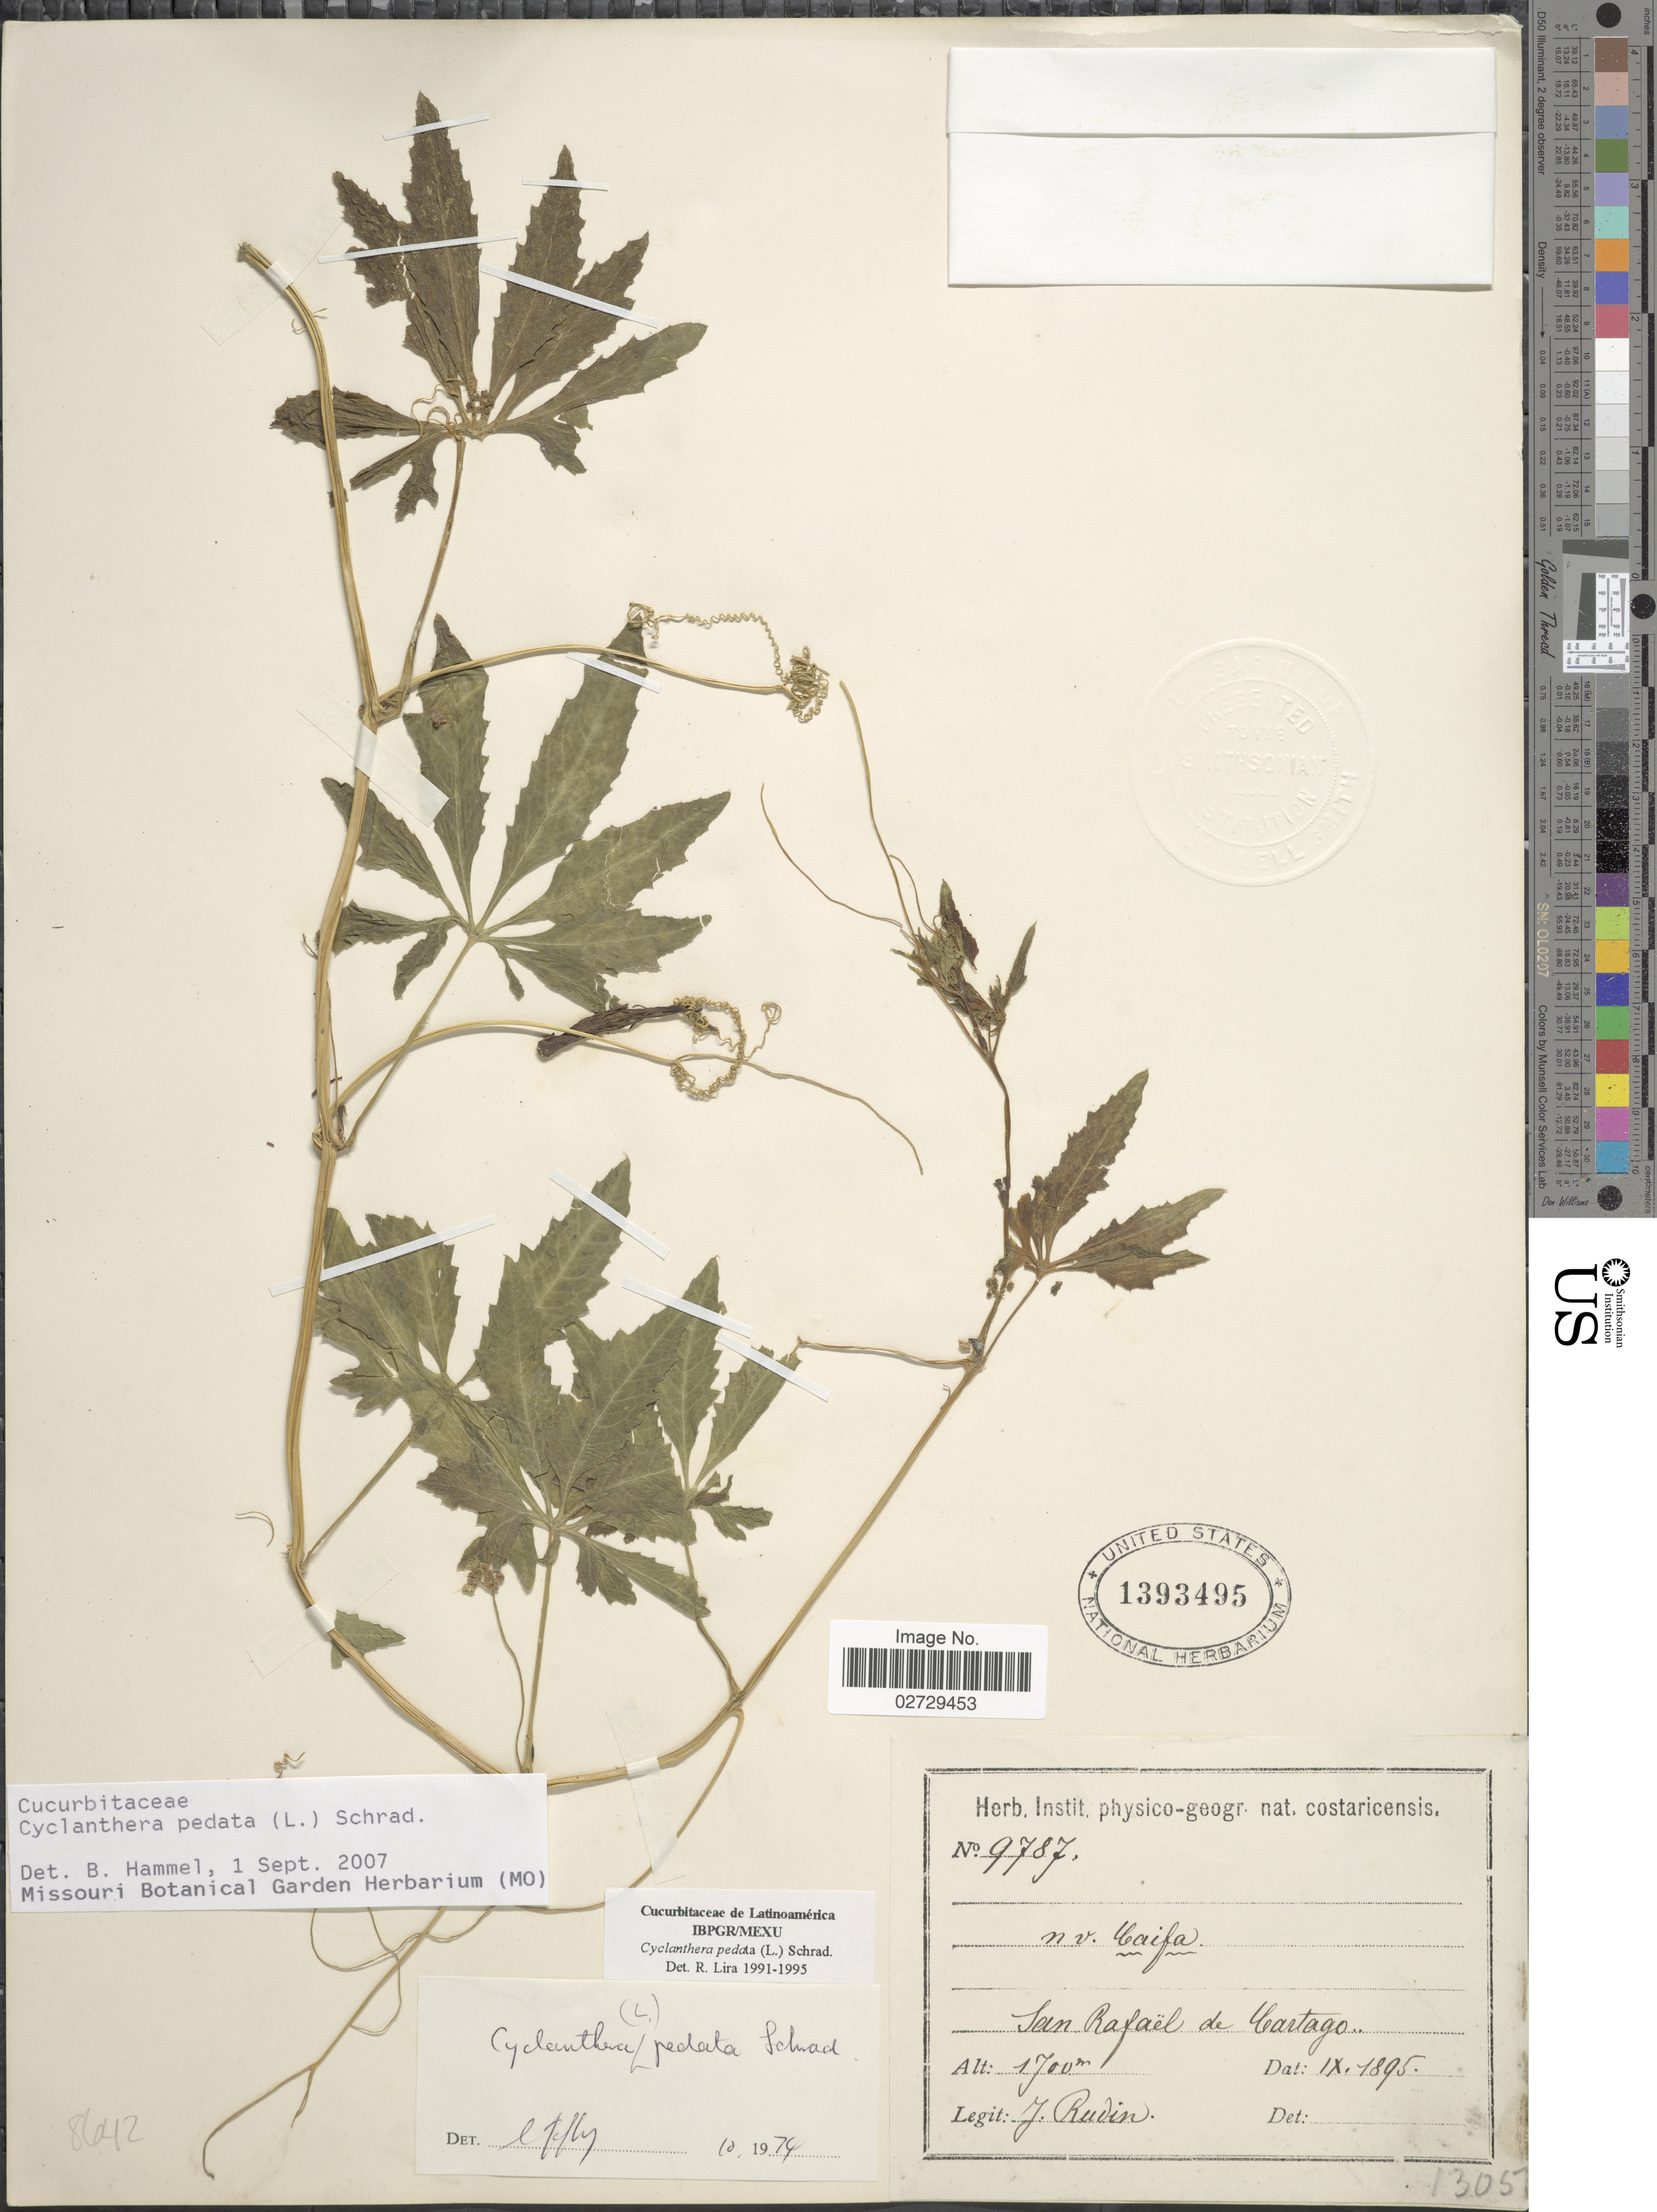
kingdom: Plantae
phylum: Tracheophyta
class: Magnoliopsida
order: Cucurbitales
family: Cucurbitaceae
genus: Cyclanthera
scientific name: Cyclanthera pedata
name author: (L.) Schrad.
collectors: J. Rudin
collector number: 9787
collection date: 1895-09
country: Costa Rica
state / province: Cartago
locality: San Rafael de Cartago.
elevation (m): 1700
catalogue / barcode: US 1393495